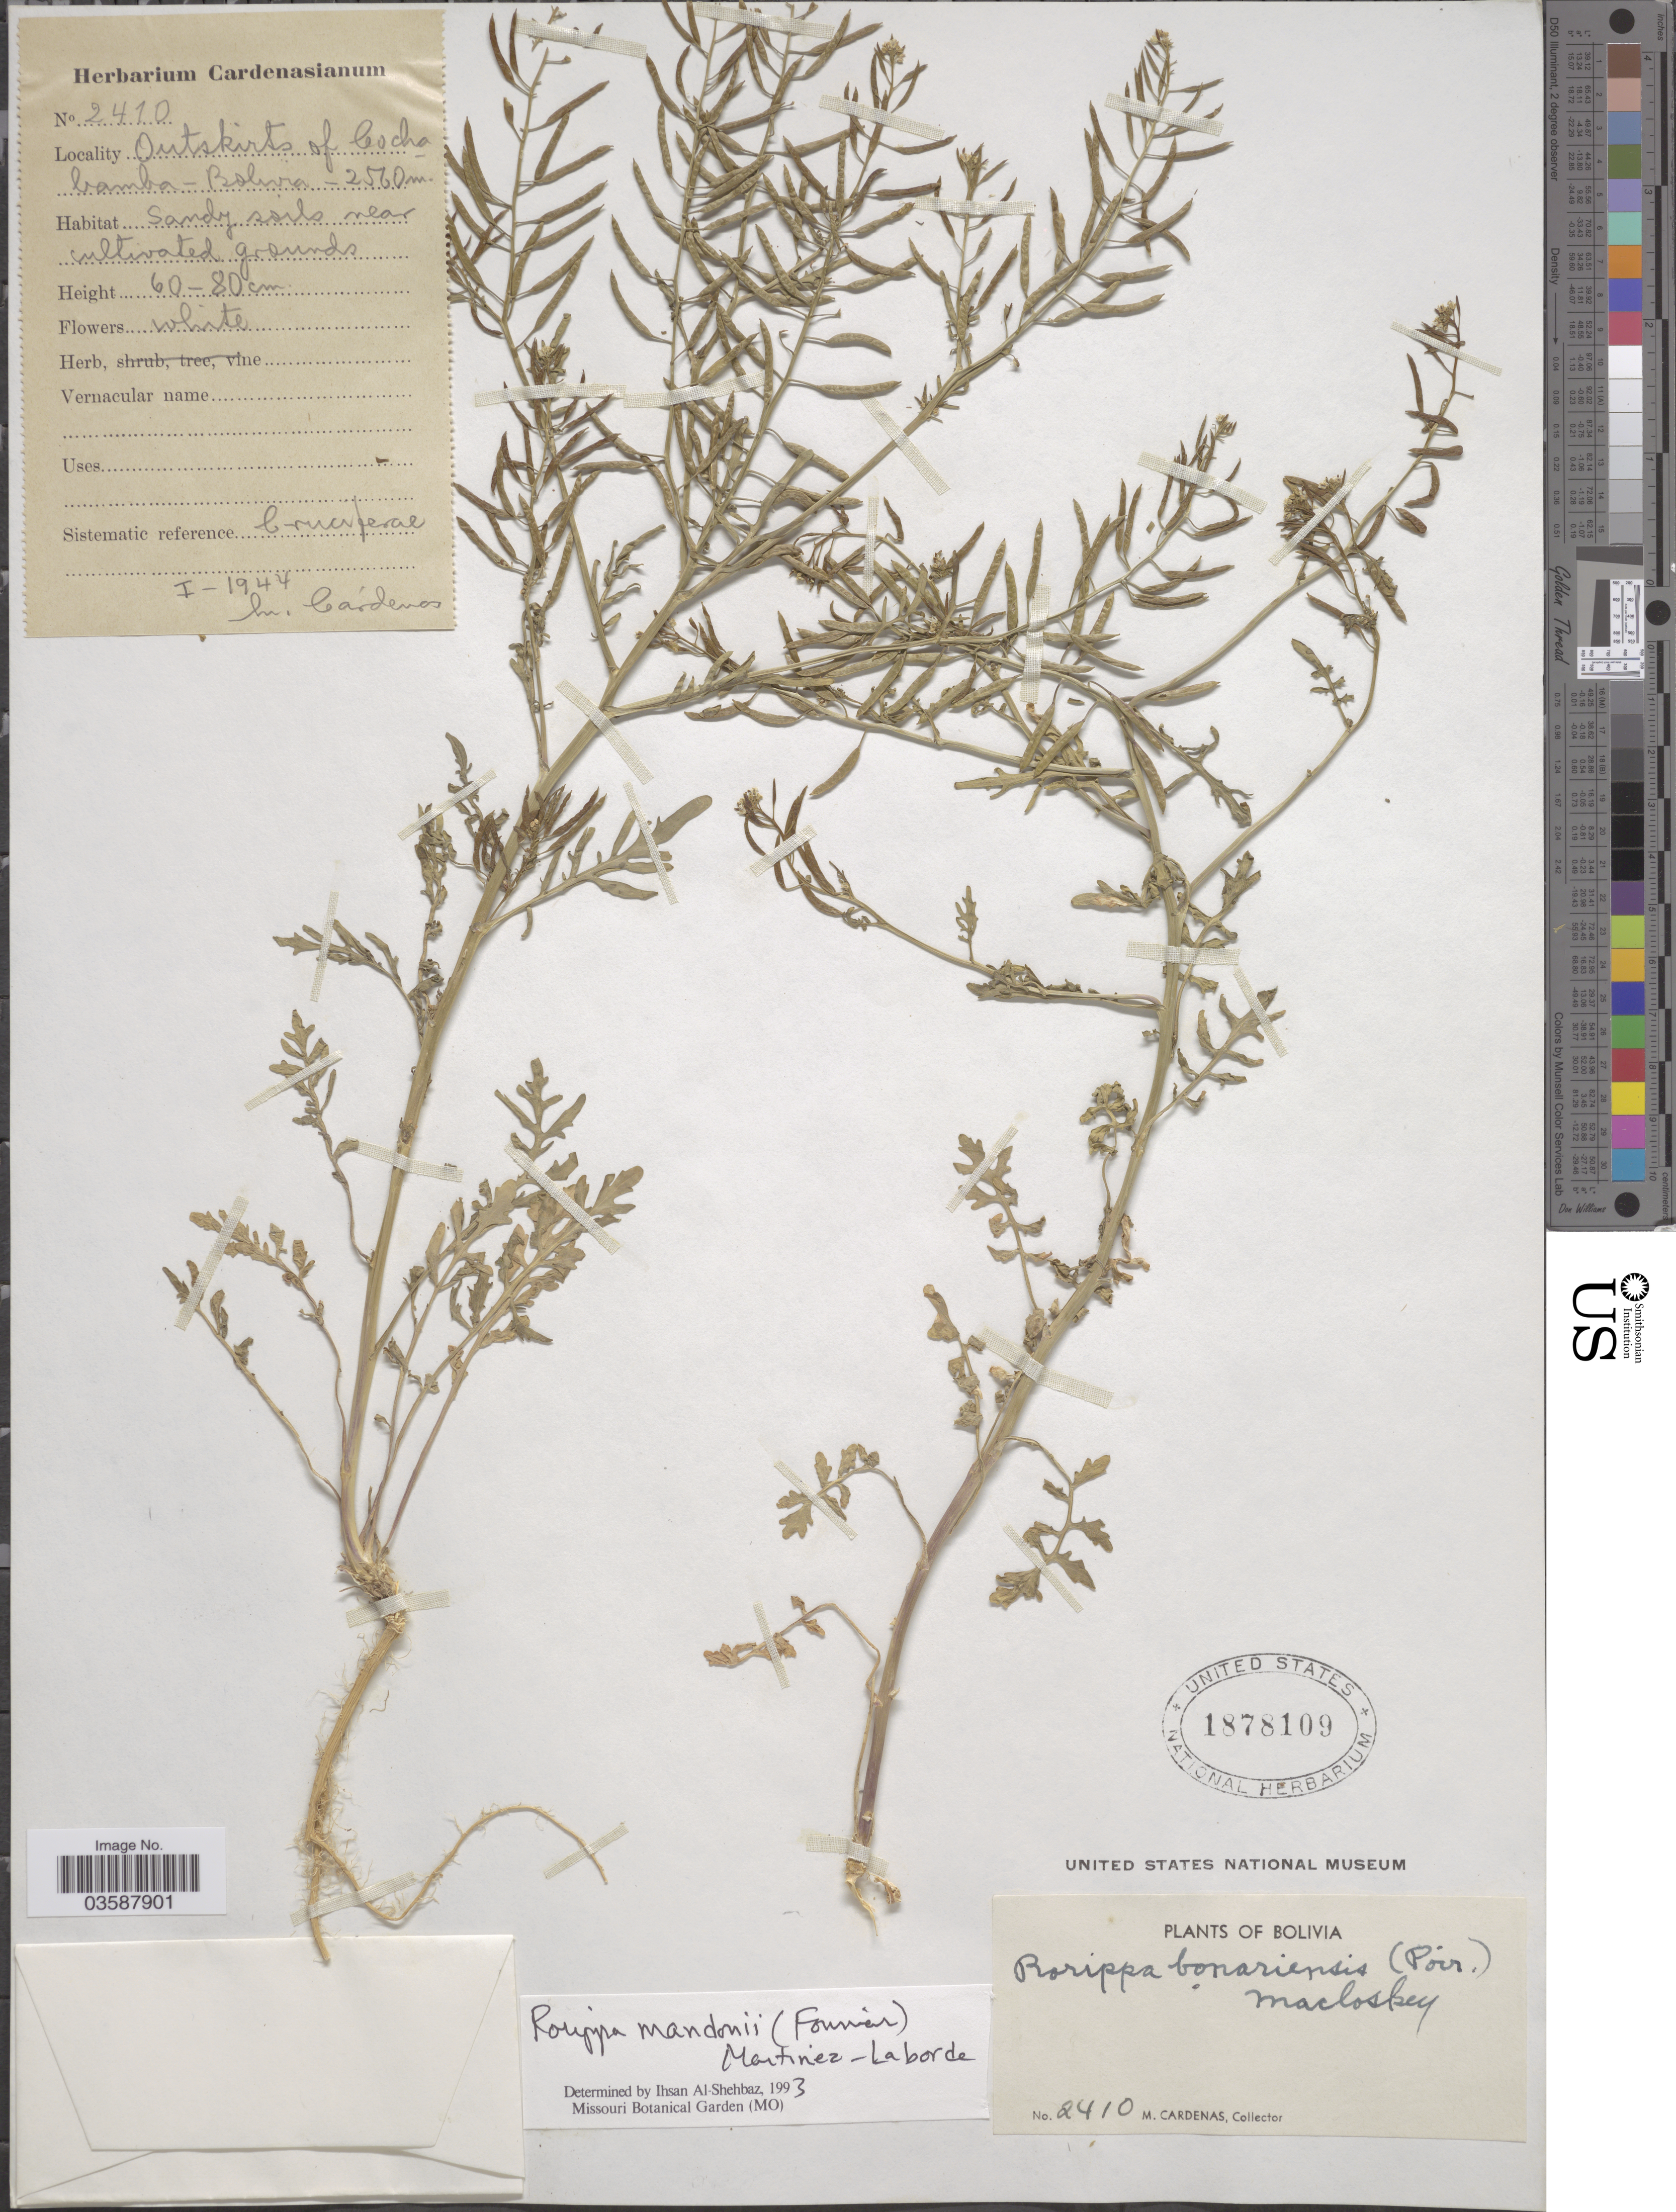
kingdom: Plantae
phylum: Tracheophyta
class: Magnoliopsida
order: Brassicales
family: Brassicaceae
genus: Rorippa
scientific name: Rorippa mandonii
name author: (E. Fourn.) Martinez-Laborde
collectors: M. Cárdenas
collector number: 2410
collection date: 1944-01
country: Bolivia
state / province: Cochabamba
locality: Outskirts of Cochabamba.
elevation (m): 2560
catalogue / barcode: US 1878109